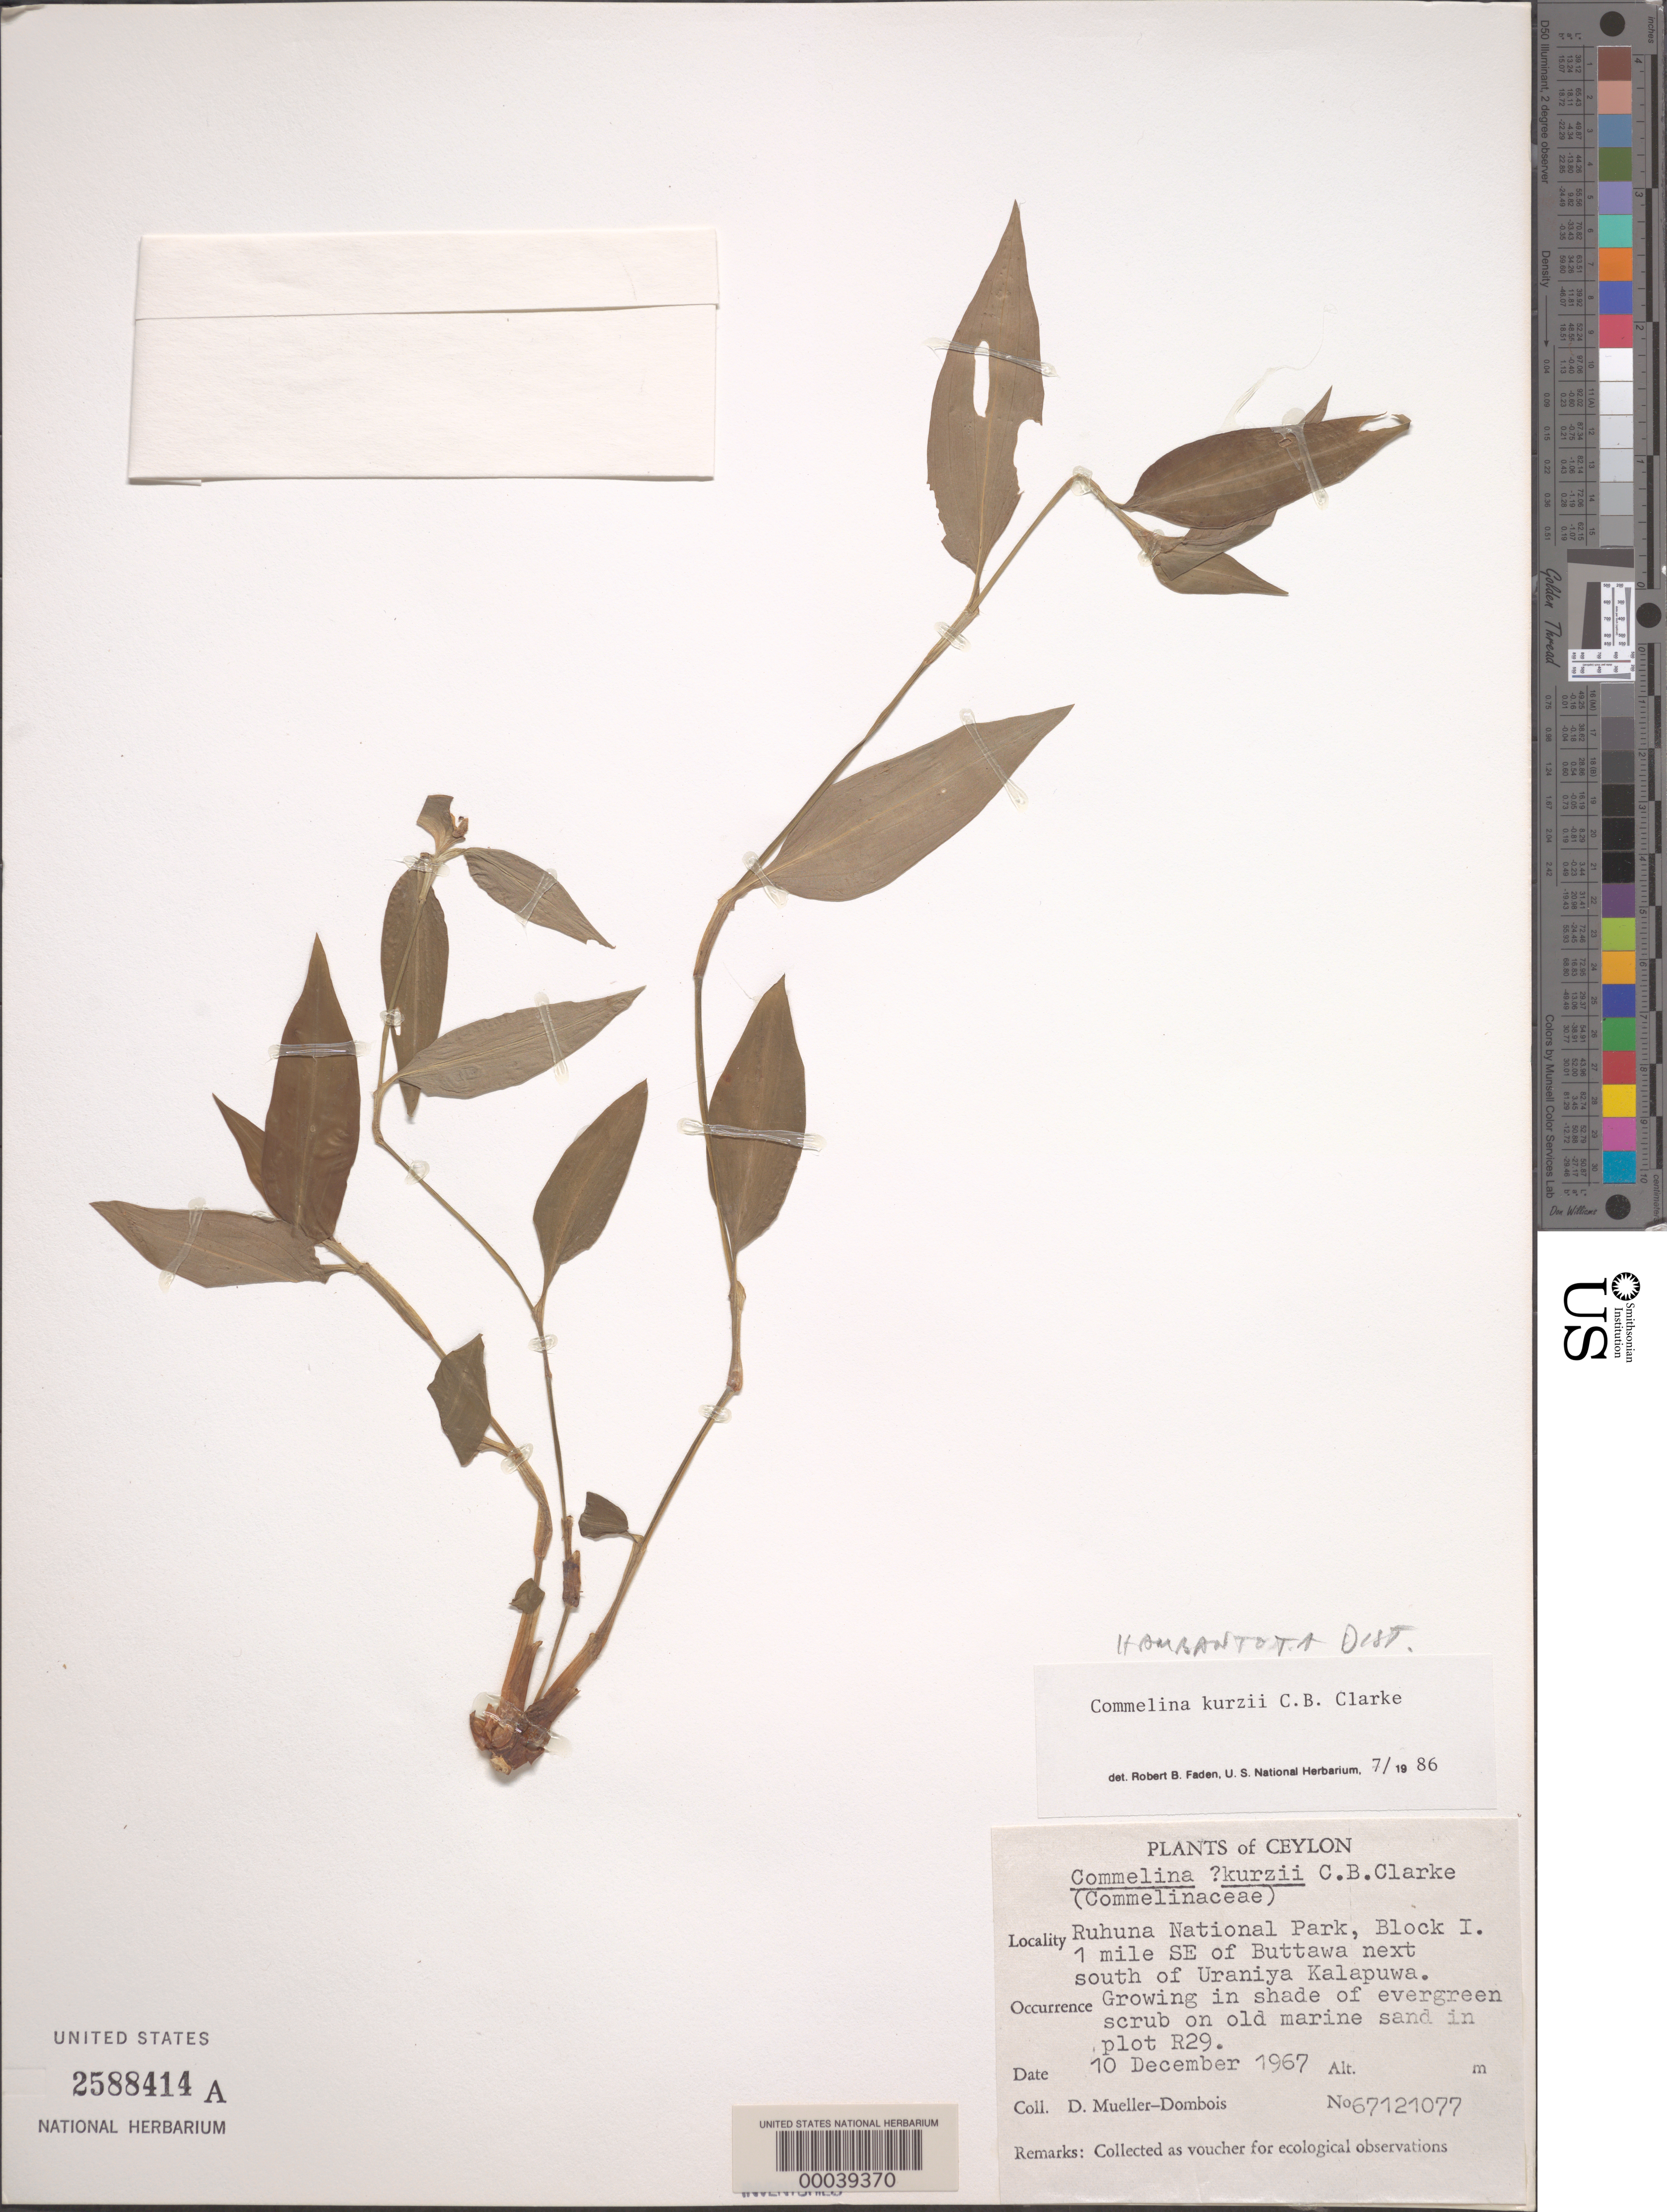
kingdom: Plantae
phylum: Tracheophyta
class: Liliopsida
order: Commelinales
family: Commelinaceae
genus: Commelina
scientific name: Commelina kurzii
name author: C.B. Clarke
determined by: Faden, Robert B., (US), Smithsonian Institution - National Museum of Natural History (UNITED STATES)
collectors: D. Mueller-Dombois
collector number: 67121077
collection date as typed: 10 Dec 1967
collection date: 1967-12-10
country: Sri Lanka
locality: Ruhuna national park, se of buttawa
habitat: Shaded evergreen scrub, old marine sand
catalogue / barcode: US 2588414A